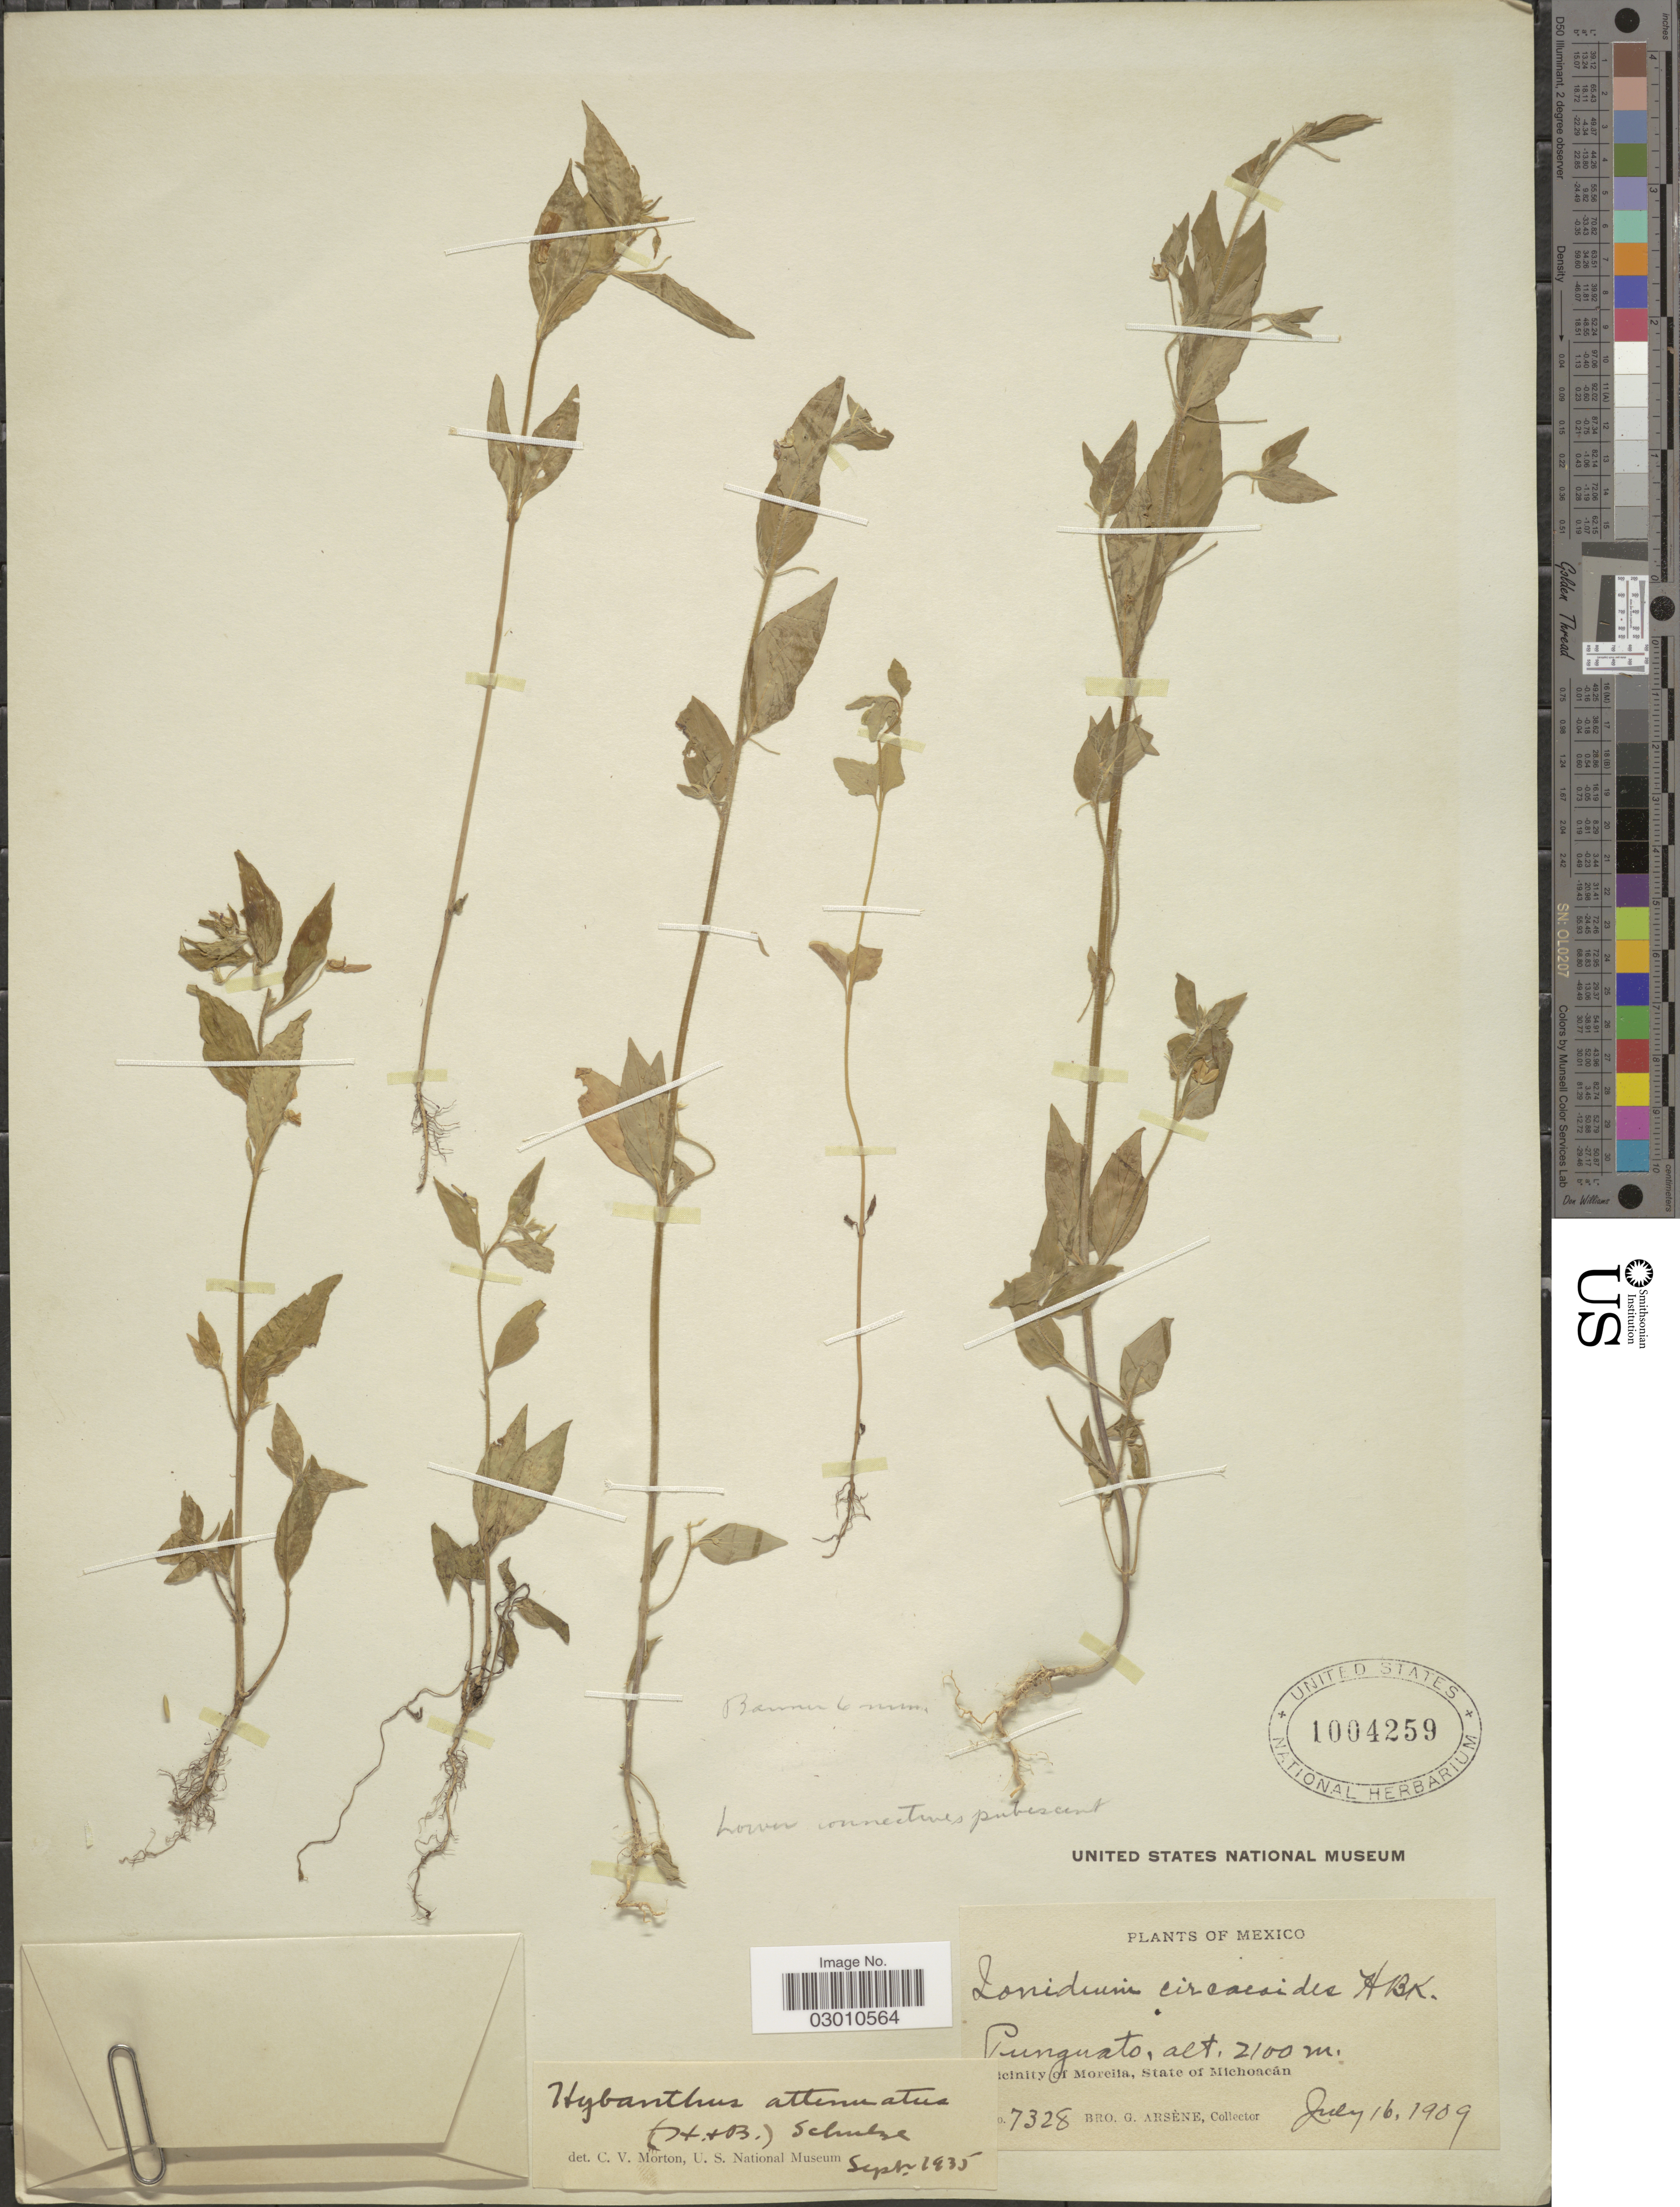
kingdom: Plantae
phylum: Tracheophyta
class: Magnoliopsida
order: Malpighiales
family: Violaceae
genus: Pombalia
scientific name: Pombalia attenuata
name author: (Humb. & Bonpl. ex Willd.) Paula-Souza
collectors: Bro. G. Arsène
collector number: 7328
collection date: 1909-07-16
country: Mexico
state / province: Michoacán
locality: Punguato, Vicinity of Morelia.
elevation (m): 2100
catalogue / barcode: US 1004259